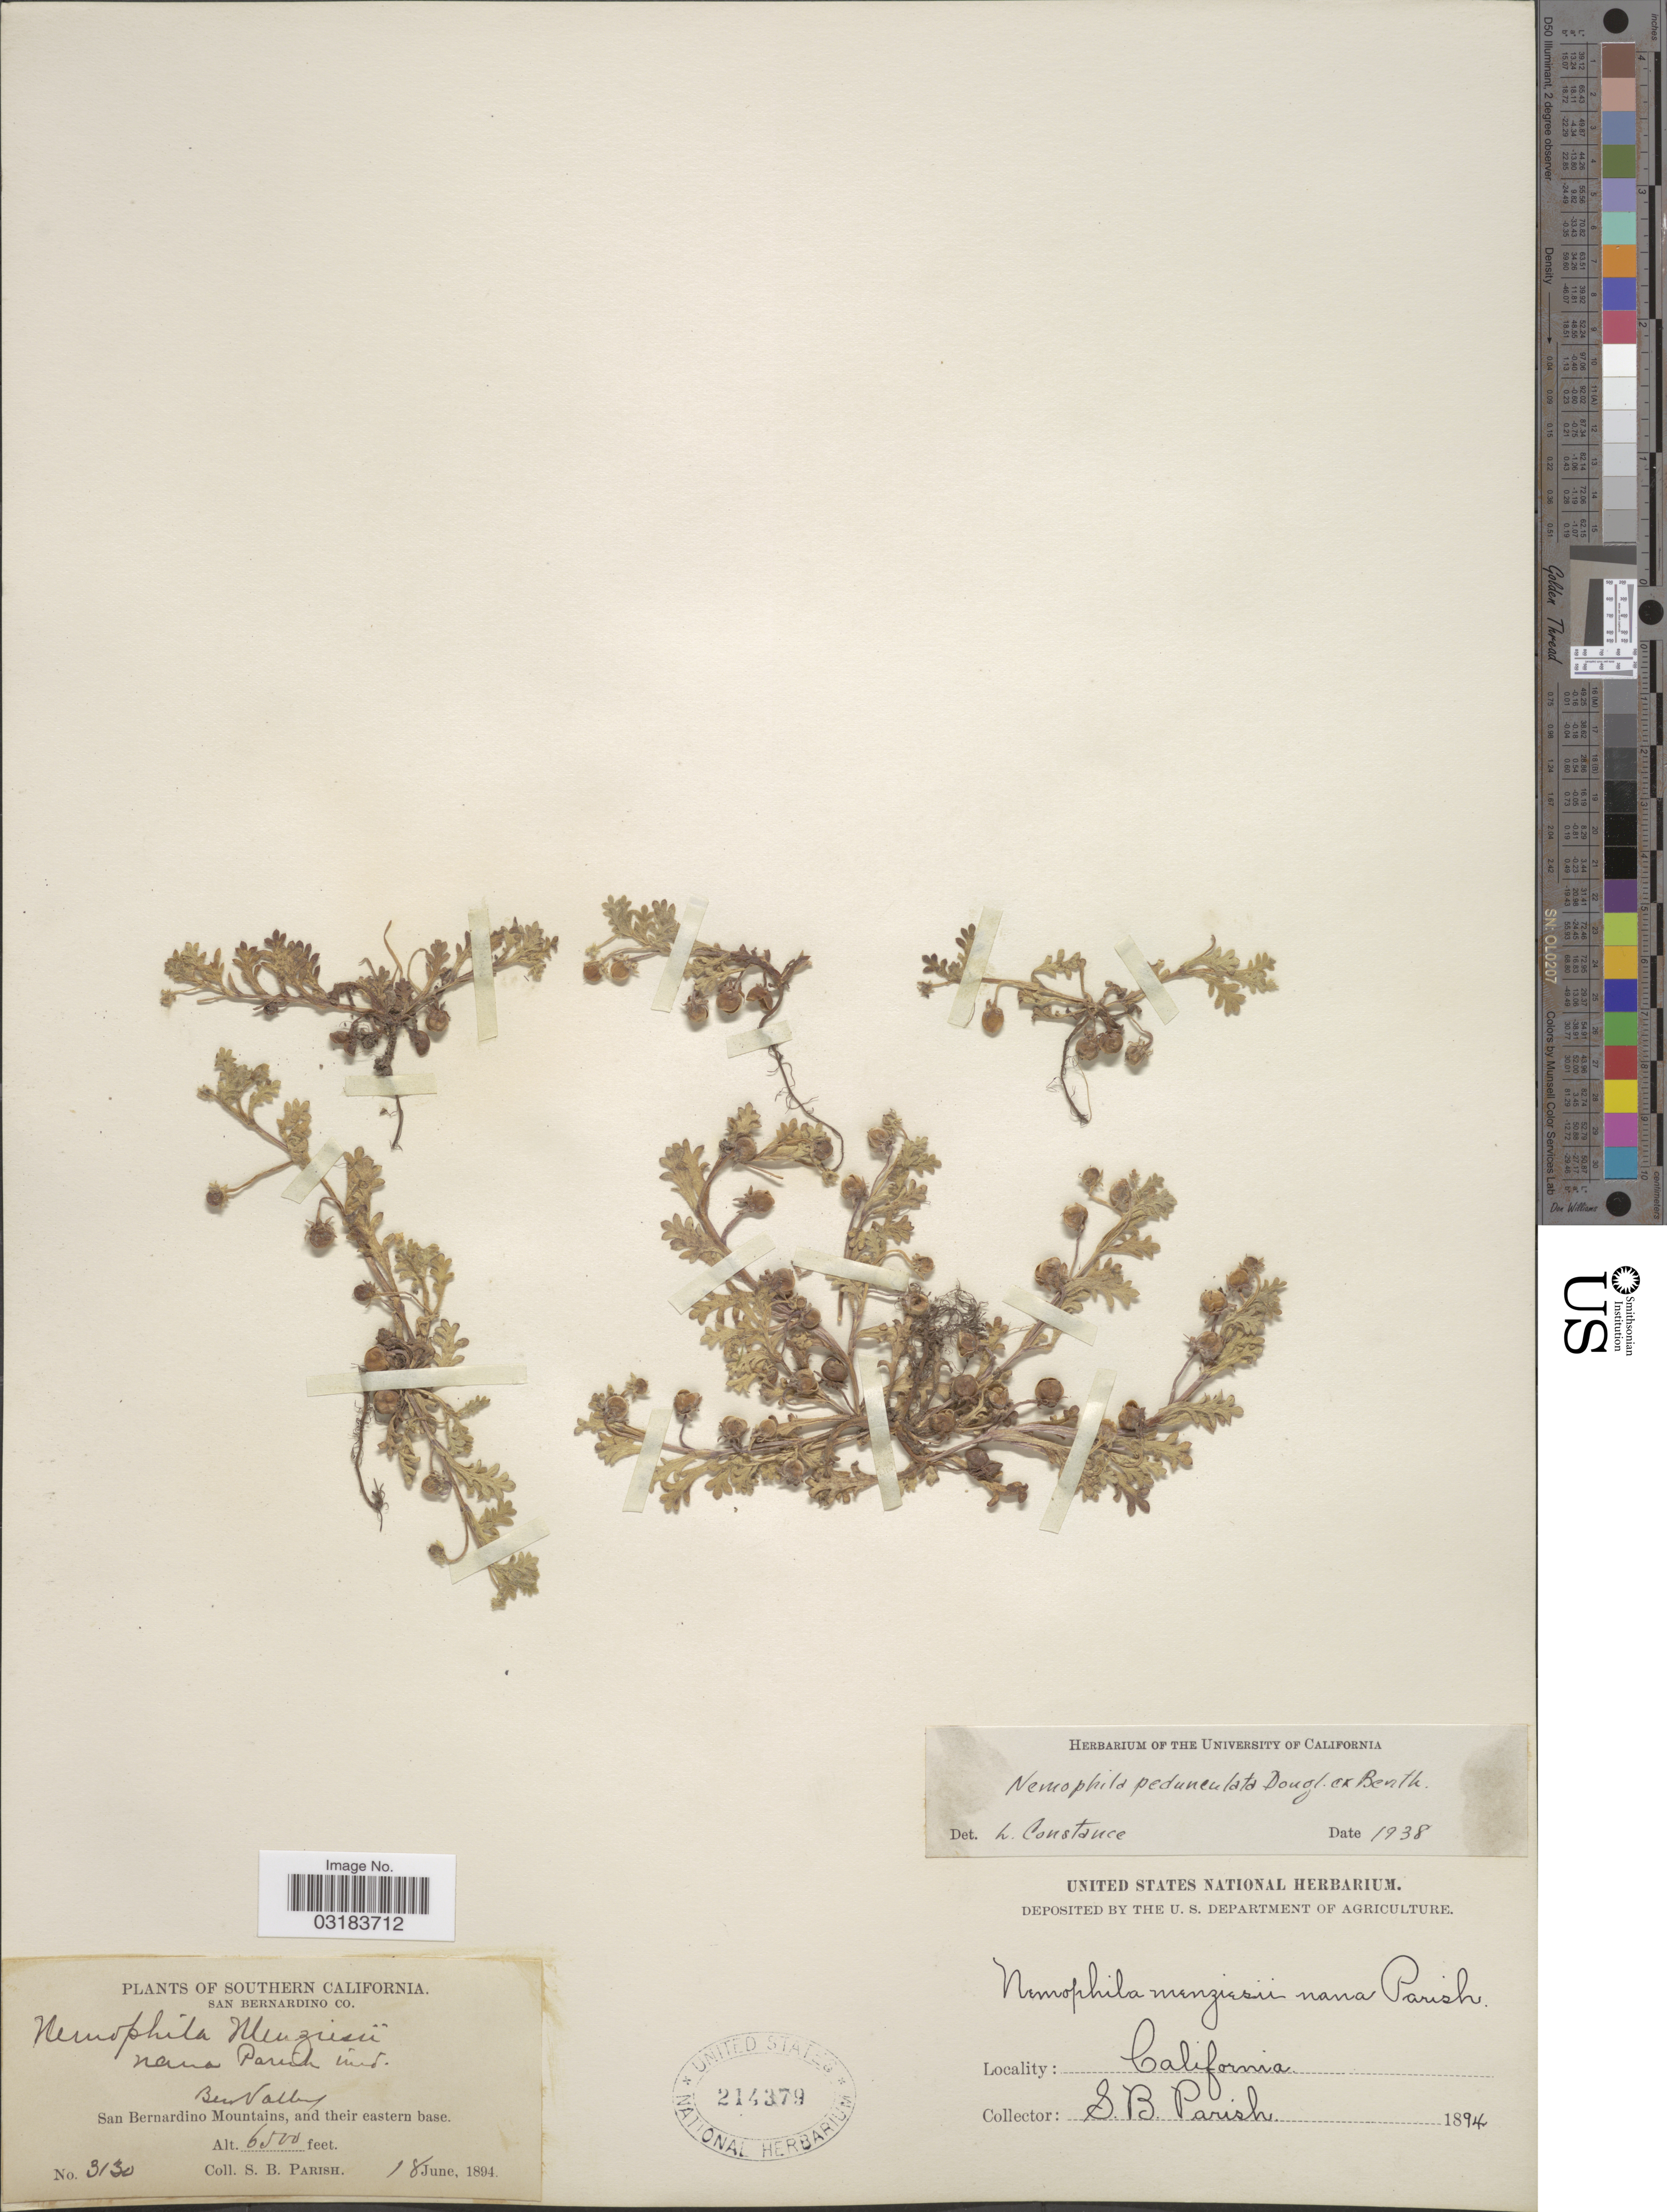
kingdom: Plantae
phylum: Tracheophyta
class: Magnoliopsida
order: Boraginales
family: Hydrophyllaceae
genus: Nemophila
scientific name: Nemophila pedunculata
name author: Douglas ex Benth.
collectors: S. B. Parish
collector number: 3130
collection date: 1894-06-18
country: United States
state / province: California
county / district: San Bernardino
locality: Southern California. San Bernardino Co. Bear Valley. San Bernardino Mountains, and their eastern base.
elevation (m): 1981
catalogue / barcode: US 214379